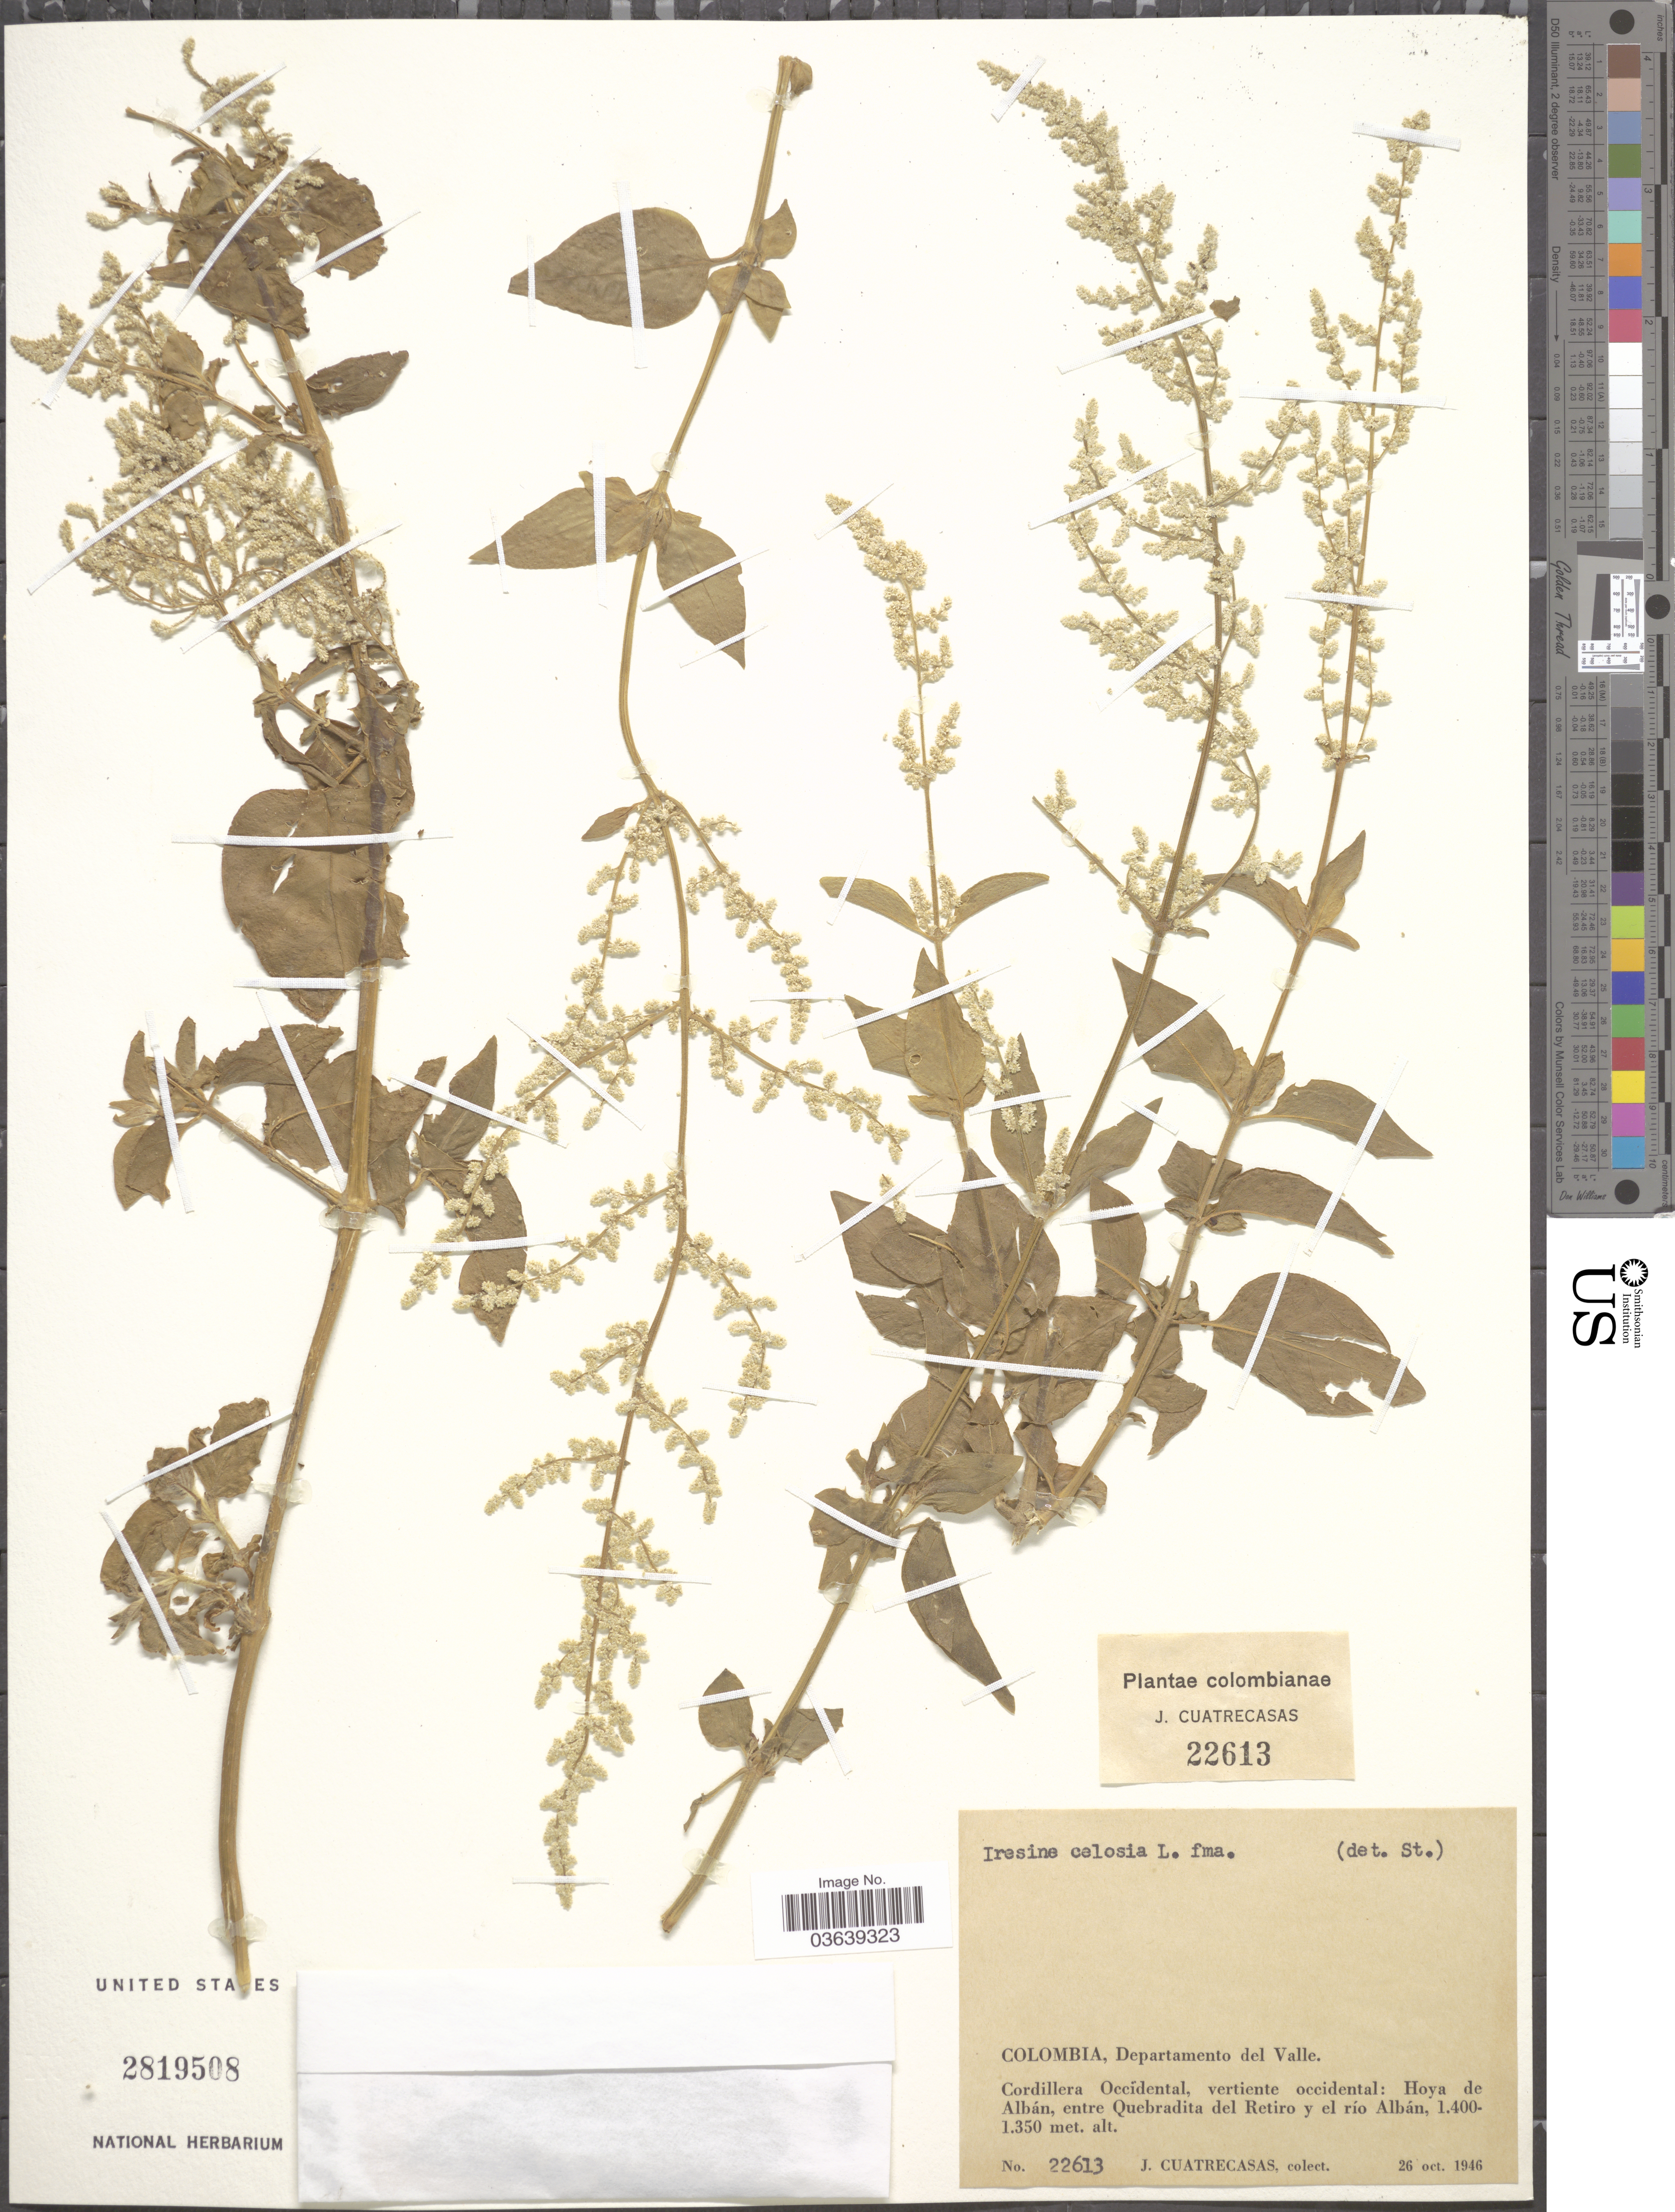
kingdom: Plantae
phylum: Tracheophyta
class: Magnoliopsida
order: Caryophyllales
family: Amaranthaceae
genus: Iresine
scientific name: Iresine celosia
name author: L.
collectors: J. Cuatrecasas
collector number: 22613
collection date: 1946-10-26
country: Colombia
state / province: Valle del Cauca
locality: Departamento del Valle. Cordillera Occidental, vertiente occidental: Hoya de Albán, entre Quebradita del Retiro y el río Albán.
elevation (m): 1350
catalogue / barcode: US 2819508